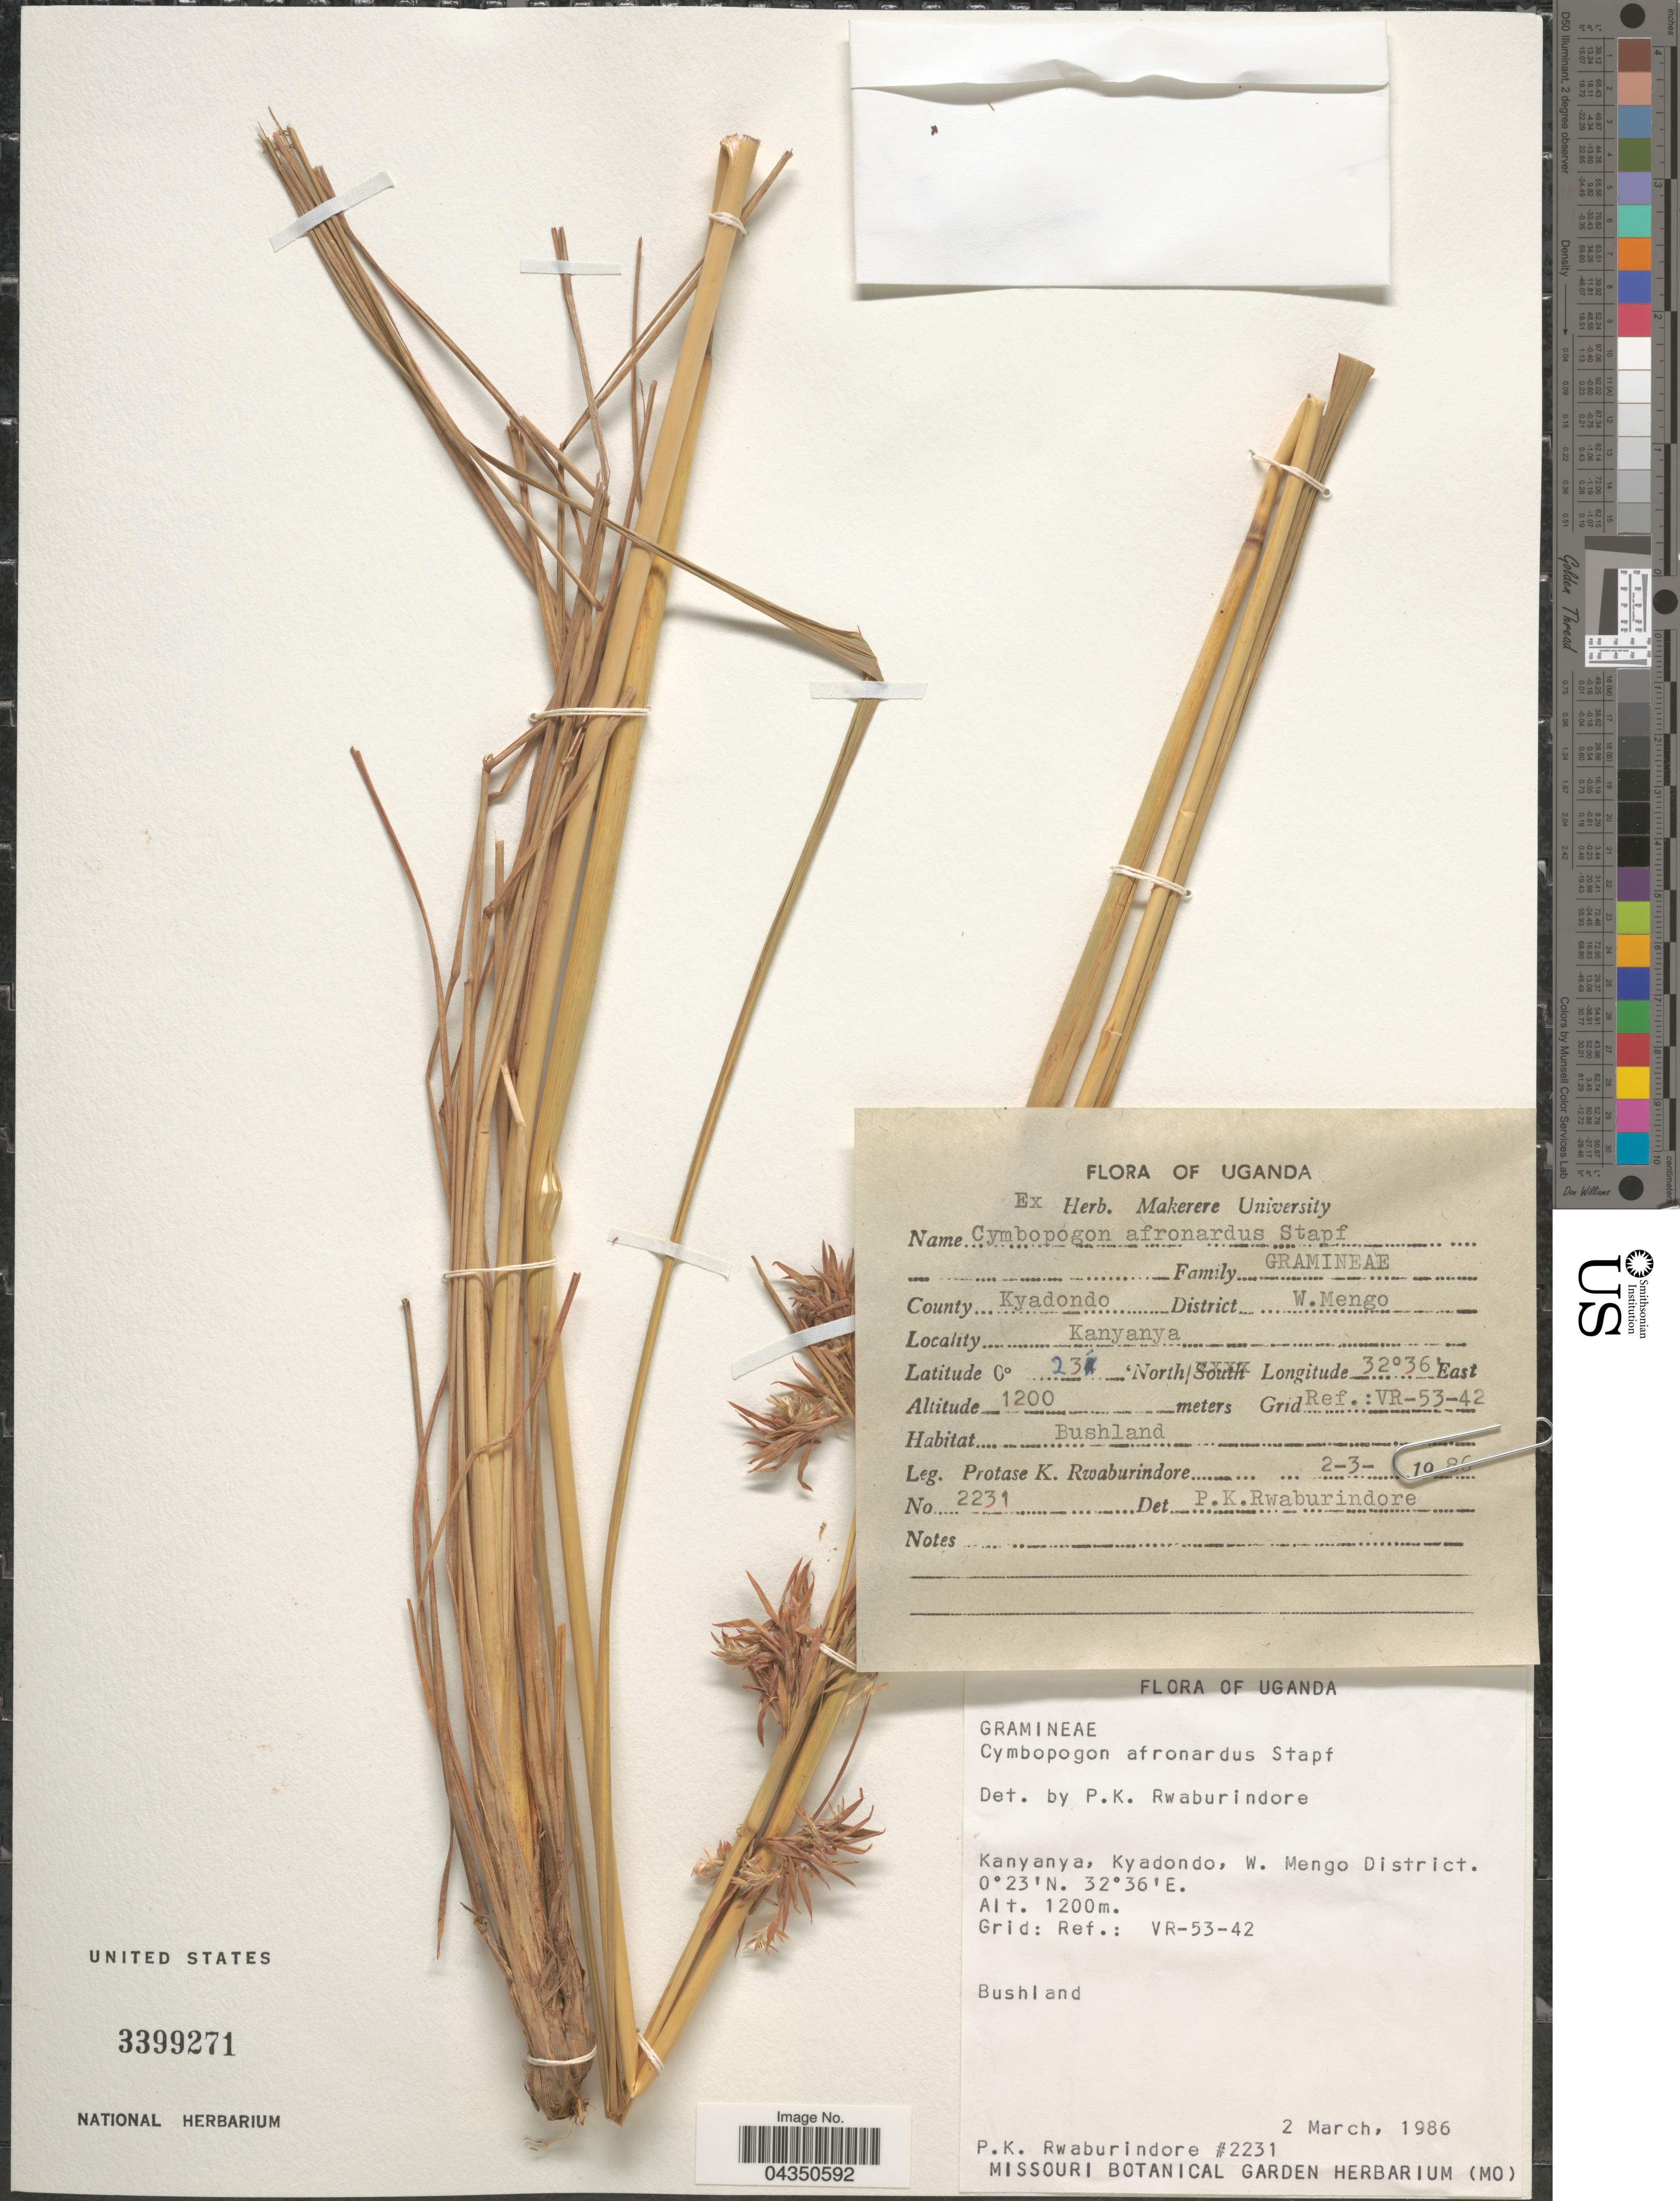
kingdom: Plantae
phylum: Tracheophyta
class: Liliopsida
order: Poales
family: Poaceae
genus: Cymbopogon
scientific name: Cymbopogon nardus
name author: (L.) Rendle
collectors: P. Rwaburindore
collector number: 2231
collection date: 1986-03-02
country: Uganda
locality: County Kyadondo. District W. Mengo. Kanyanya. Grid: Ref.: VR-53-42.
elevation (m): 1200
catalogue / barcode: US 3399271